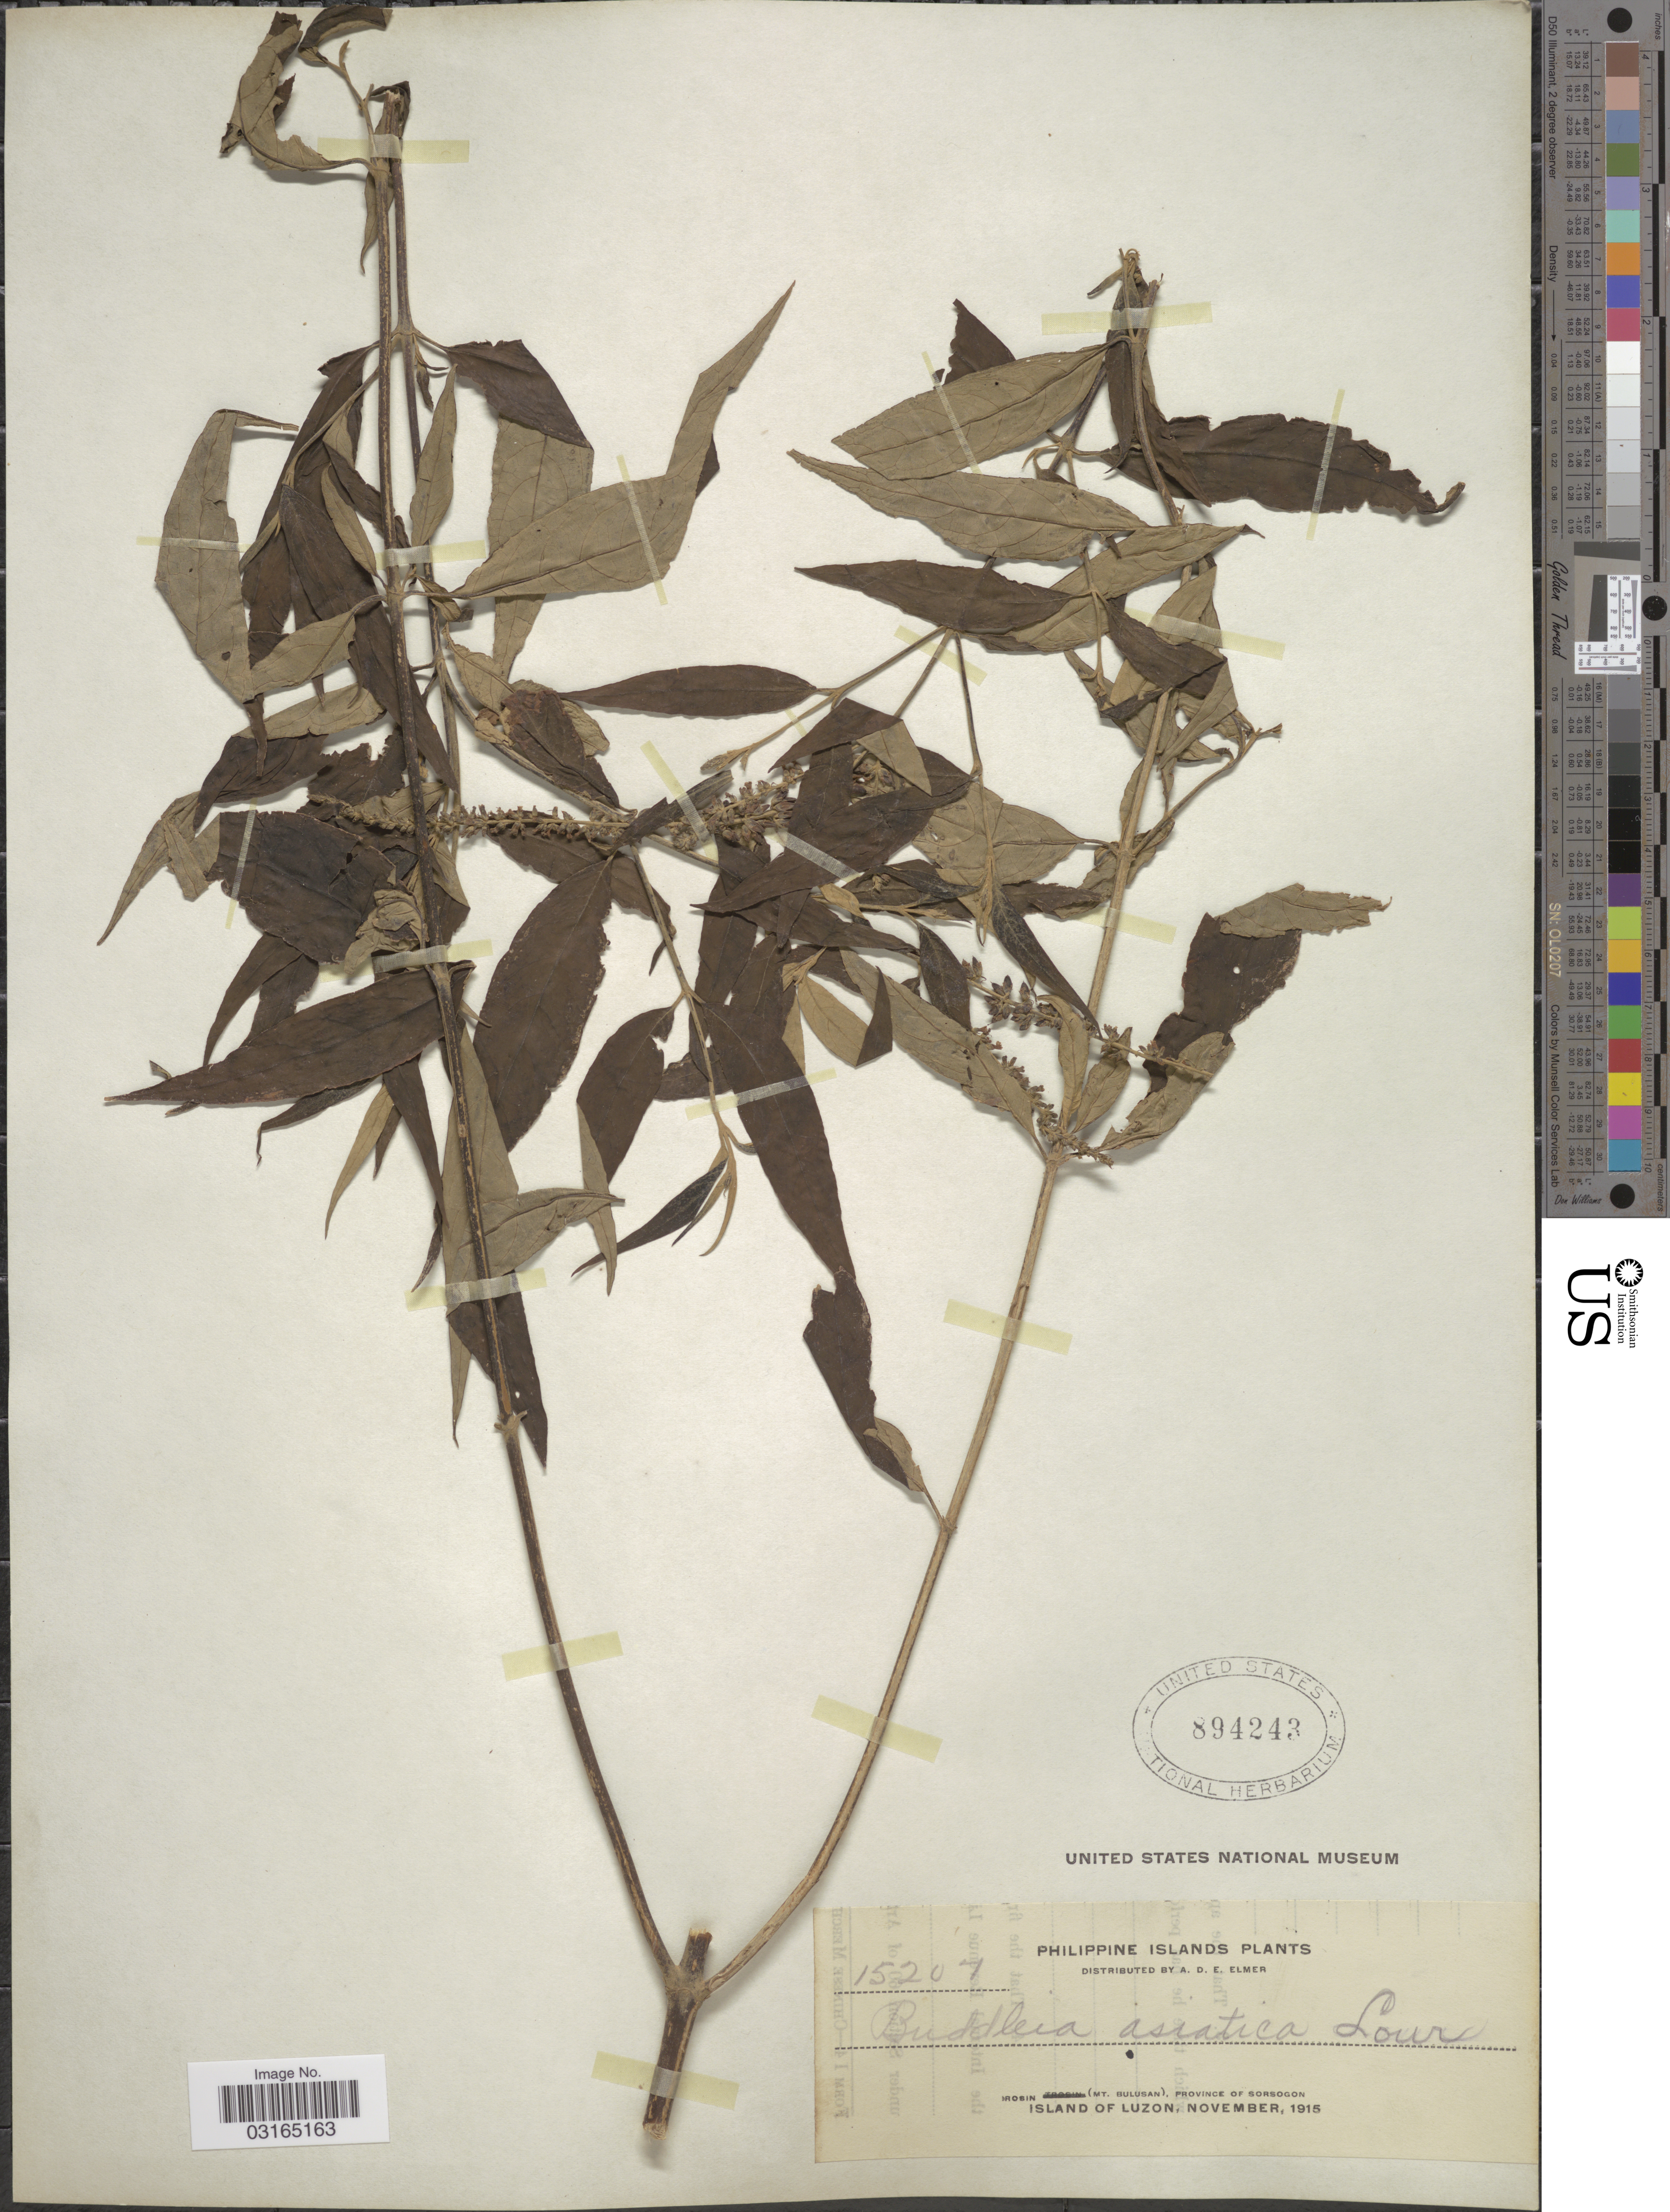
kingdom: Plantae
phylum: Tracheophyta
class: Magnoliopsida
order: Lamiales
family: Scrophulariaceae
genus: Buddleja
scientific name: Buddleja asiatica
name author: Lour.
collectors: A. D. E. Elmer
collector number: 15207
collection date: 1915-11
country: Philippines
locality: Irosin (Mt. Bulusan), Province of Sorsogon. Island of Luzon.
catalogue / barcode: US 894243